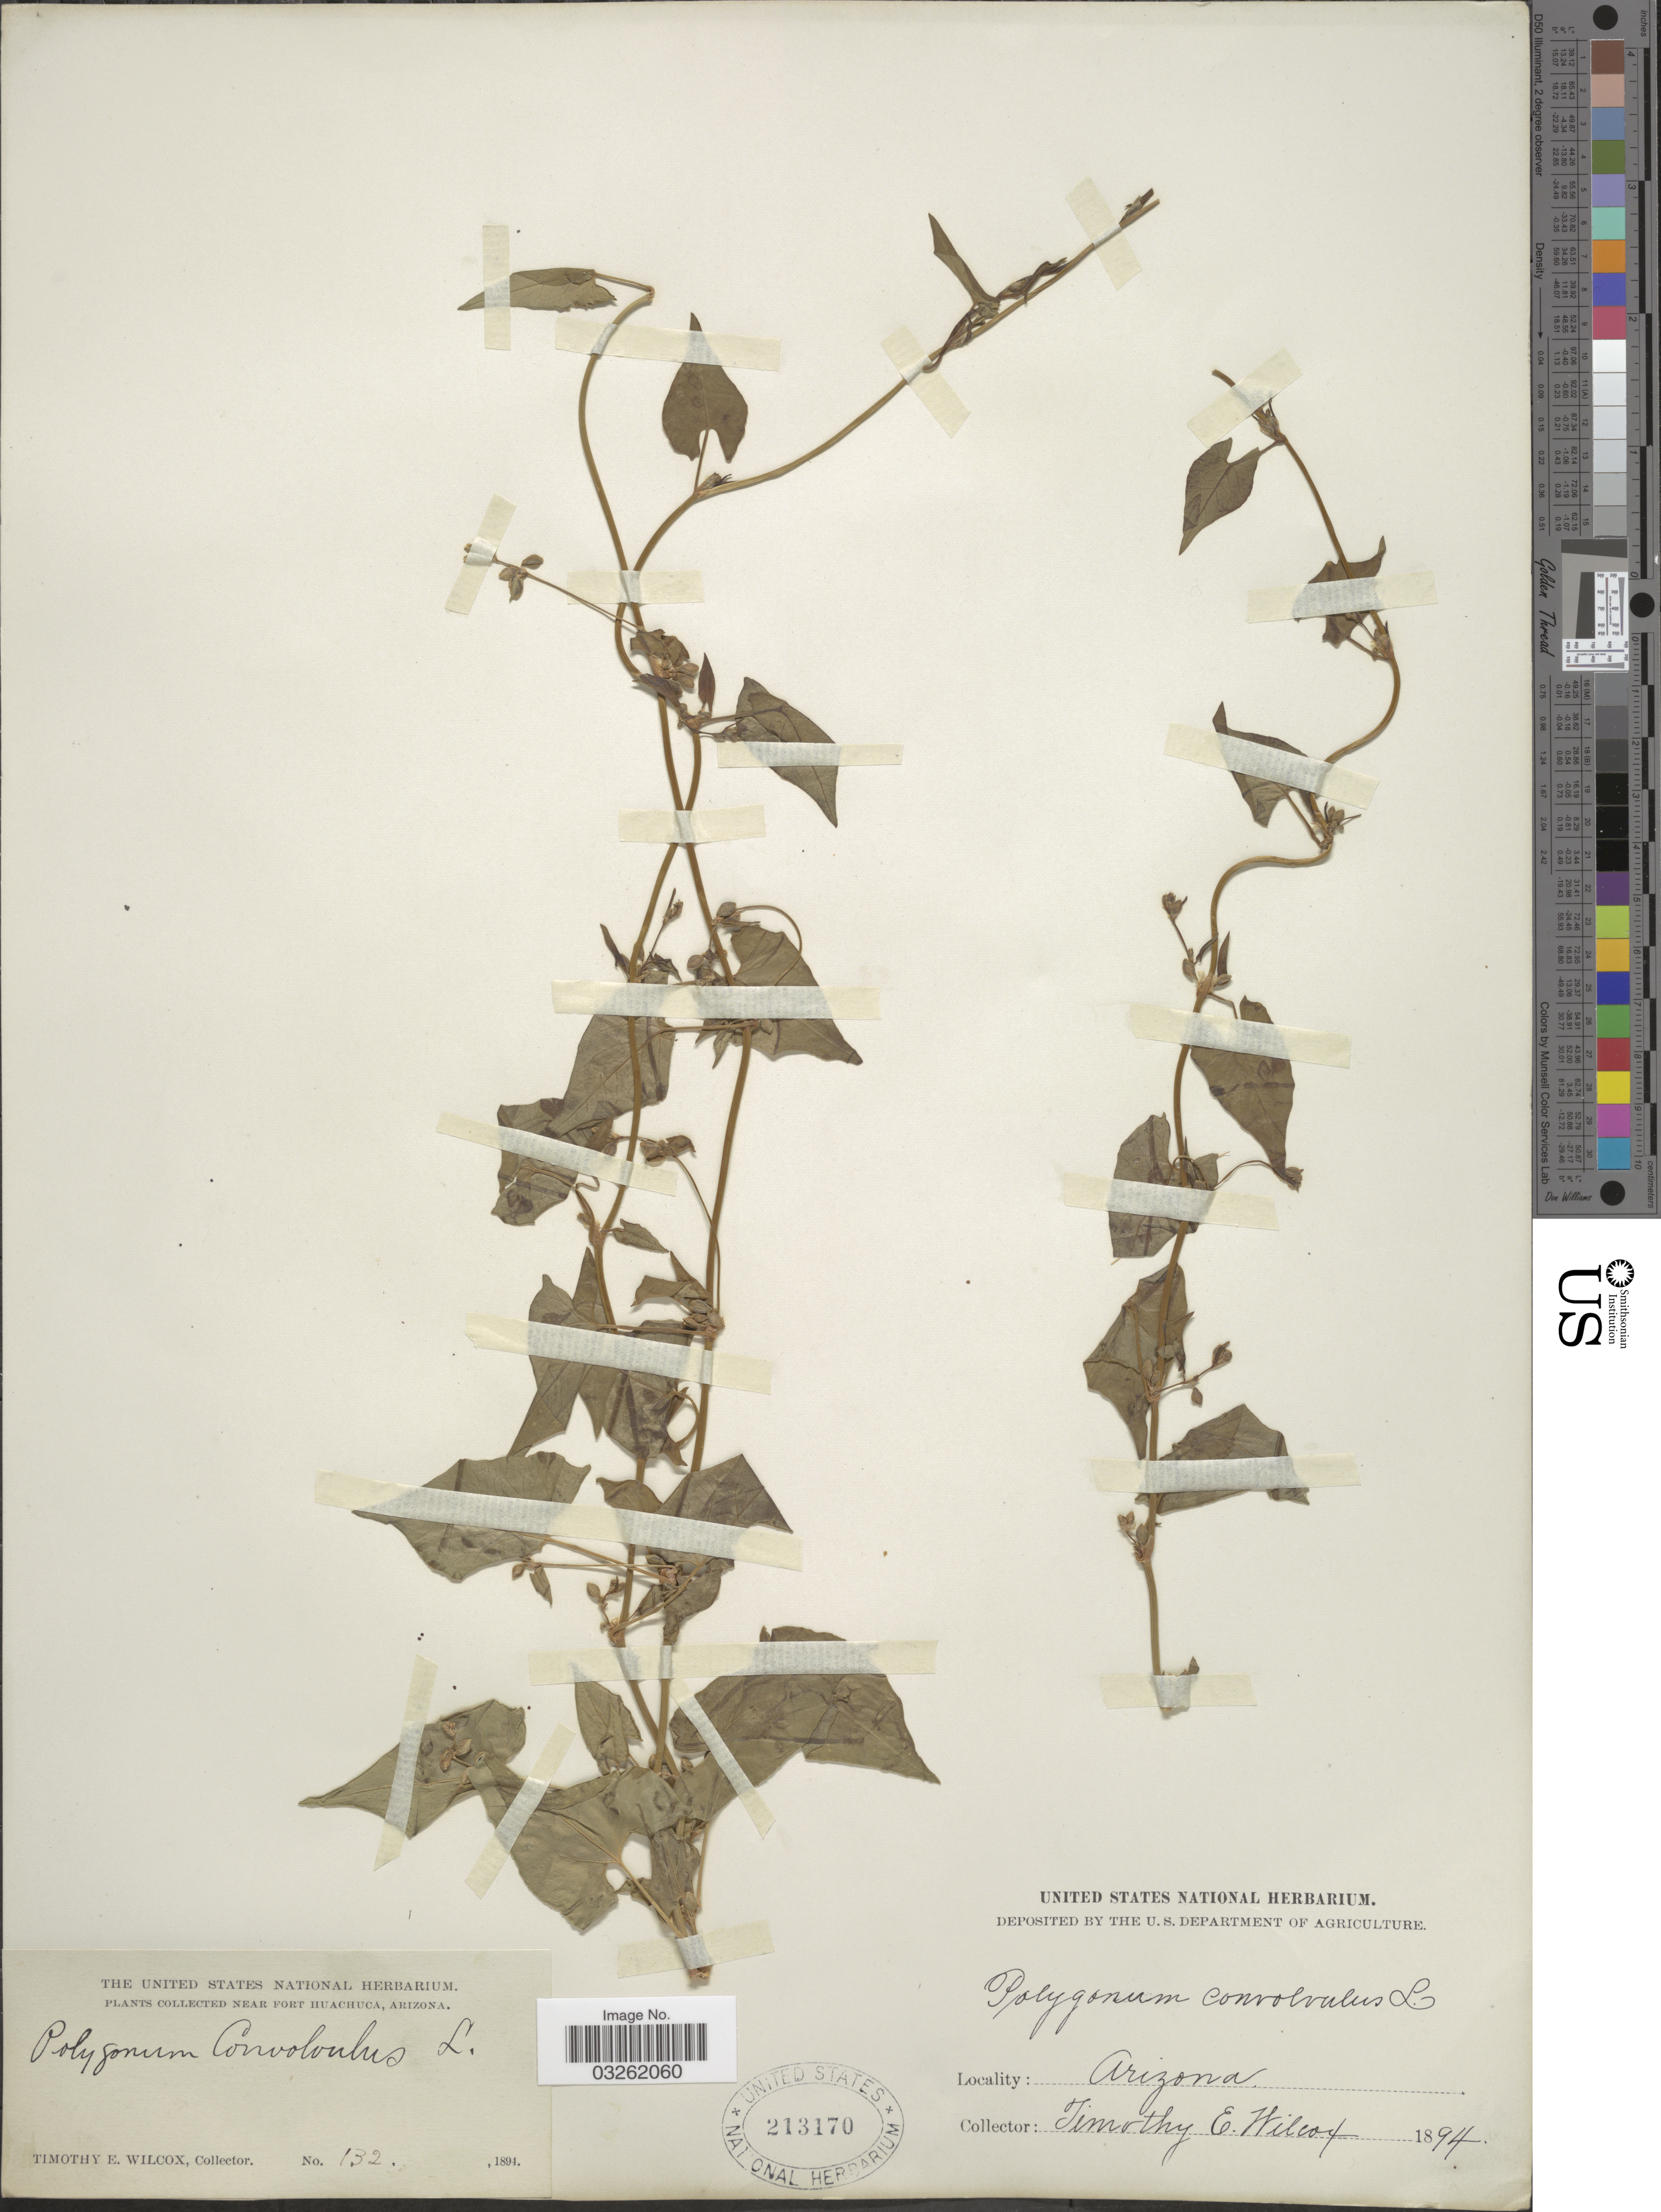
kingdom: Plantae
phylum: Tracheophyta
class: Magnoliopsida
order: Caryophyllales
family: Polygonaceae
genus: Fallopia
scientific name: Fallopia convolvulus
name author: (L.) Á. Löve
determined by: Strong, M. T., (US), Smithsonian Institution - National Museum of Natural History (UNITED STATES)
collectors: T. E. Wilcox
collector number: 132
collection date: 1894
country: United States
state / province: Arizona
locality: Near Fort Huachuca.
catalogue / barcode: US 213170